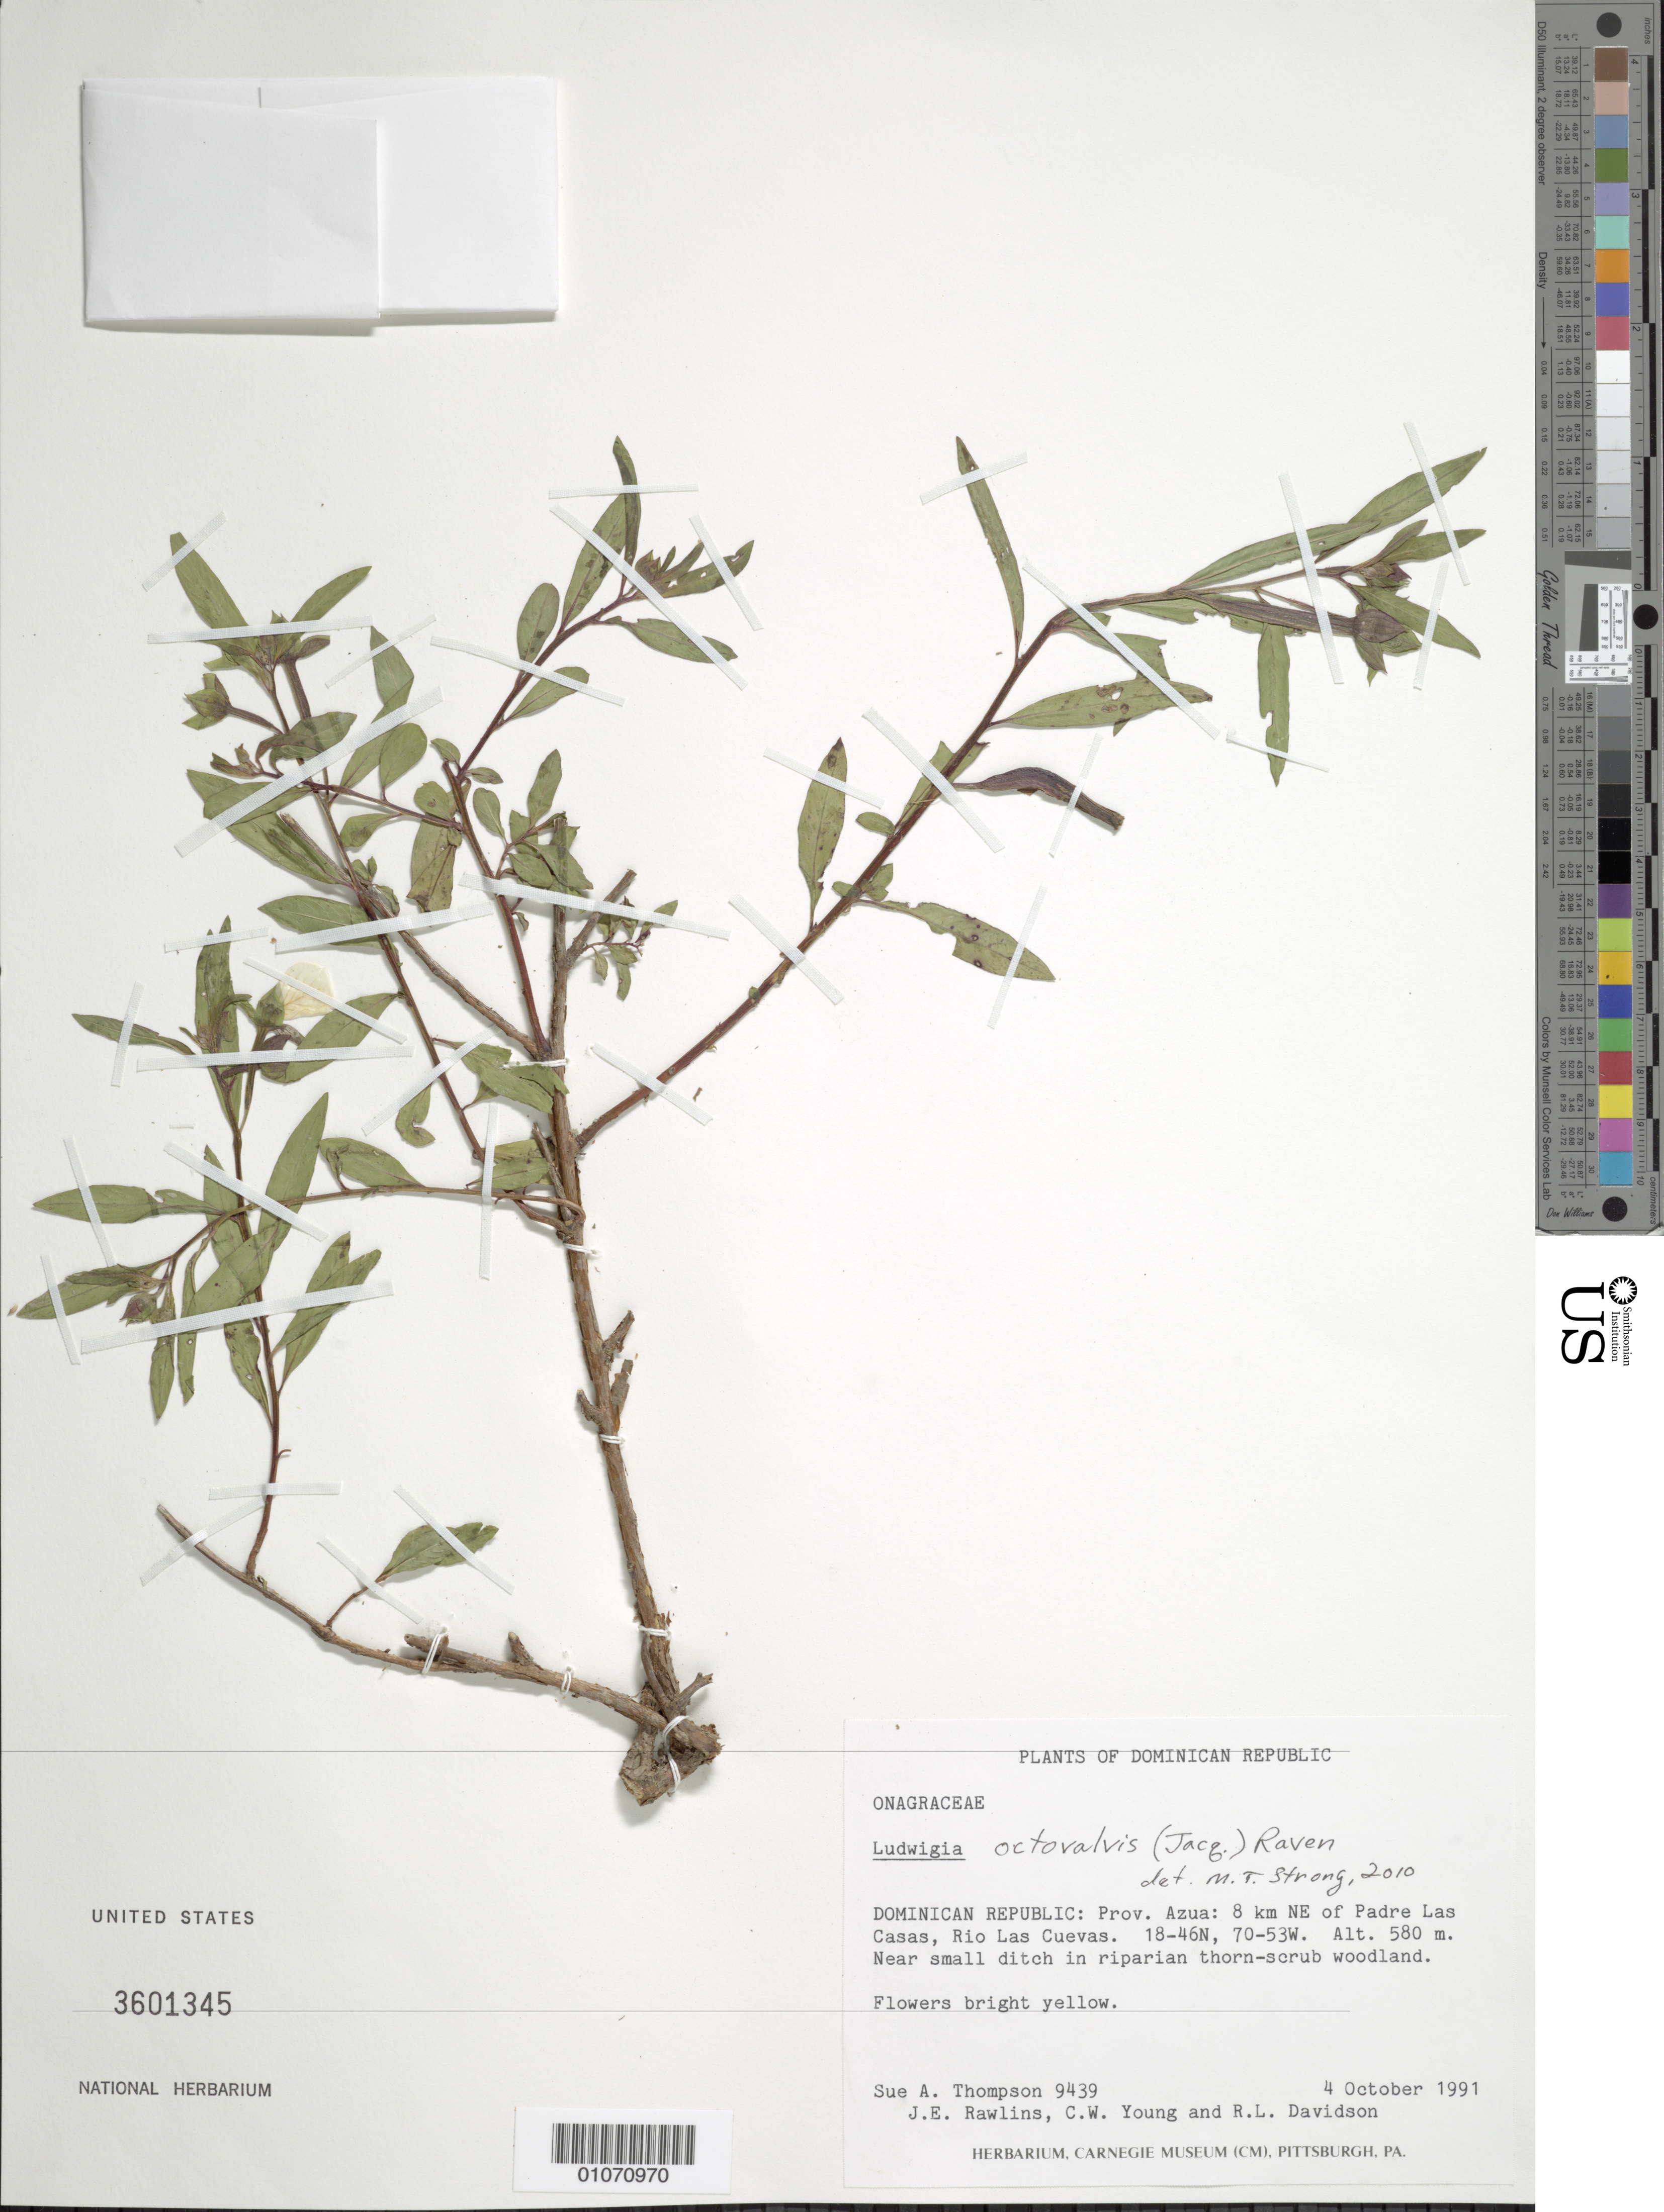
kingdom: Plantae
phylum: Tracheophyta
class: Magnoliopsida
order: Myrtales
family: Onagraceae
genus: Ludwigia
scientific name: Ludwigia octovalvis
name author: (Jacq.) P.H. Raven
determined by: Strong, M. T., (US), Smithsonian Institution - National Museum of Natural History (UNITED STATES)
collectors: S. A. Thompson, J. Rawlins, C. Young & R. Davidson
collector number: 9439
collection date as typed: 04 Oct 1991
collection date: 1991-10-04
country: Dominican Republic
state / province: Azua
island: Hispaniola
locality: Padre Las Casas, 8 km NE of; Rio Las Cuevas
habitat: Near small ditch in riparian thorn-scrub woodland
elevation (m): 580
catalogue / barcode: US 3601345